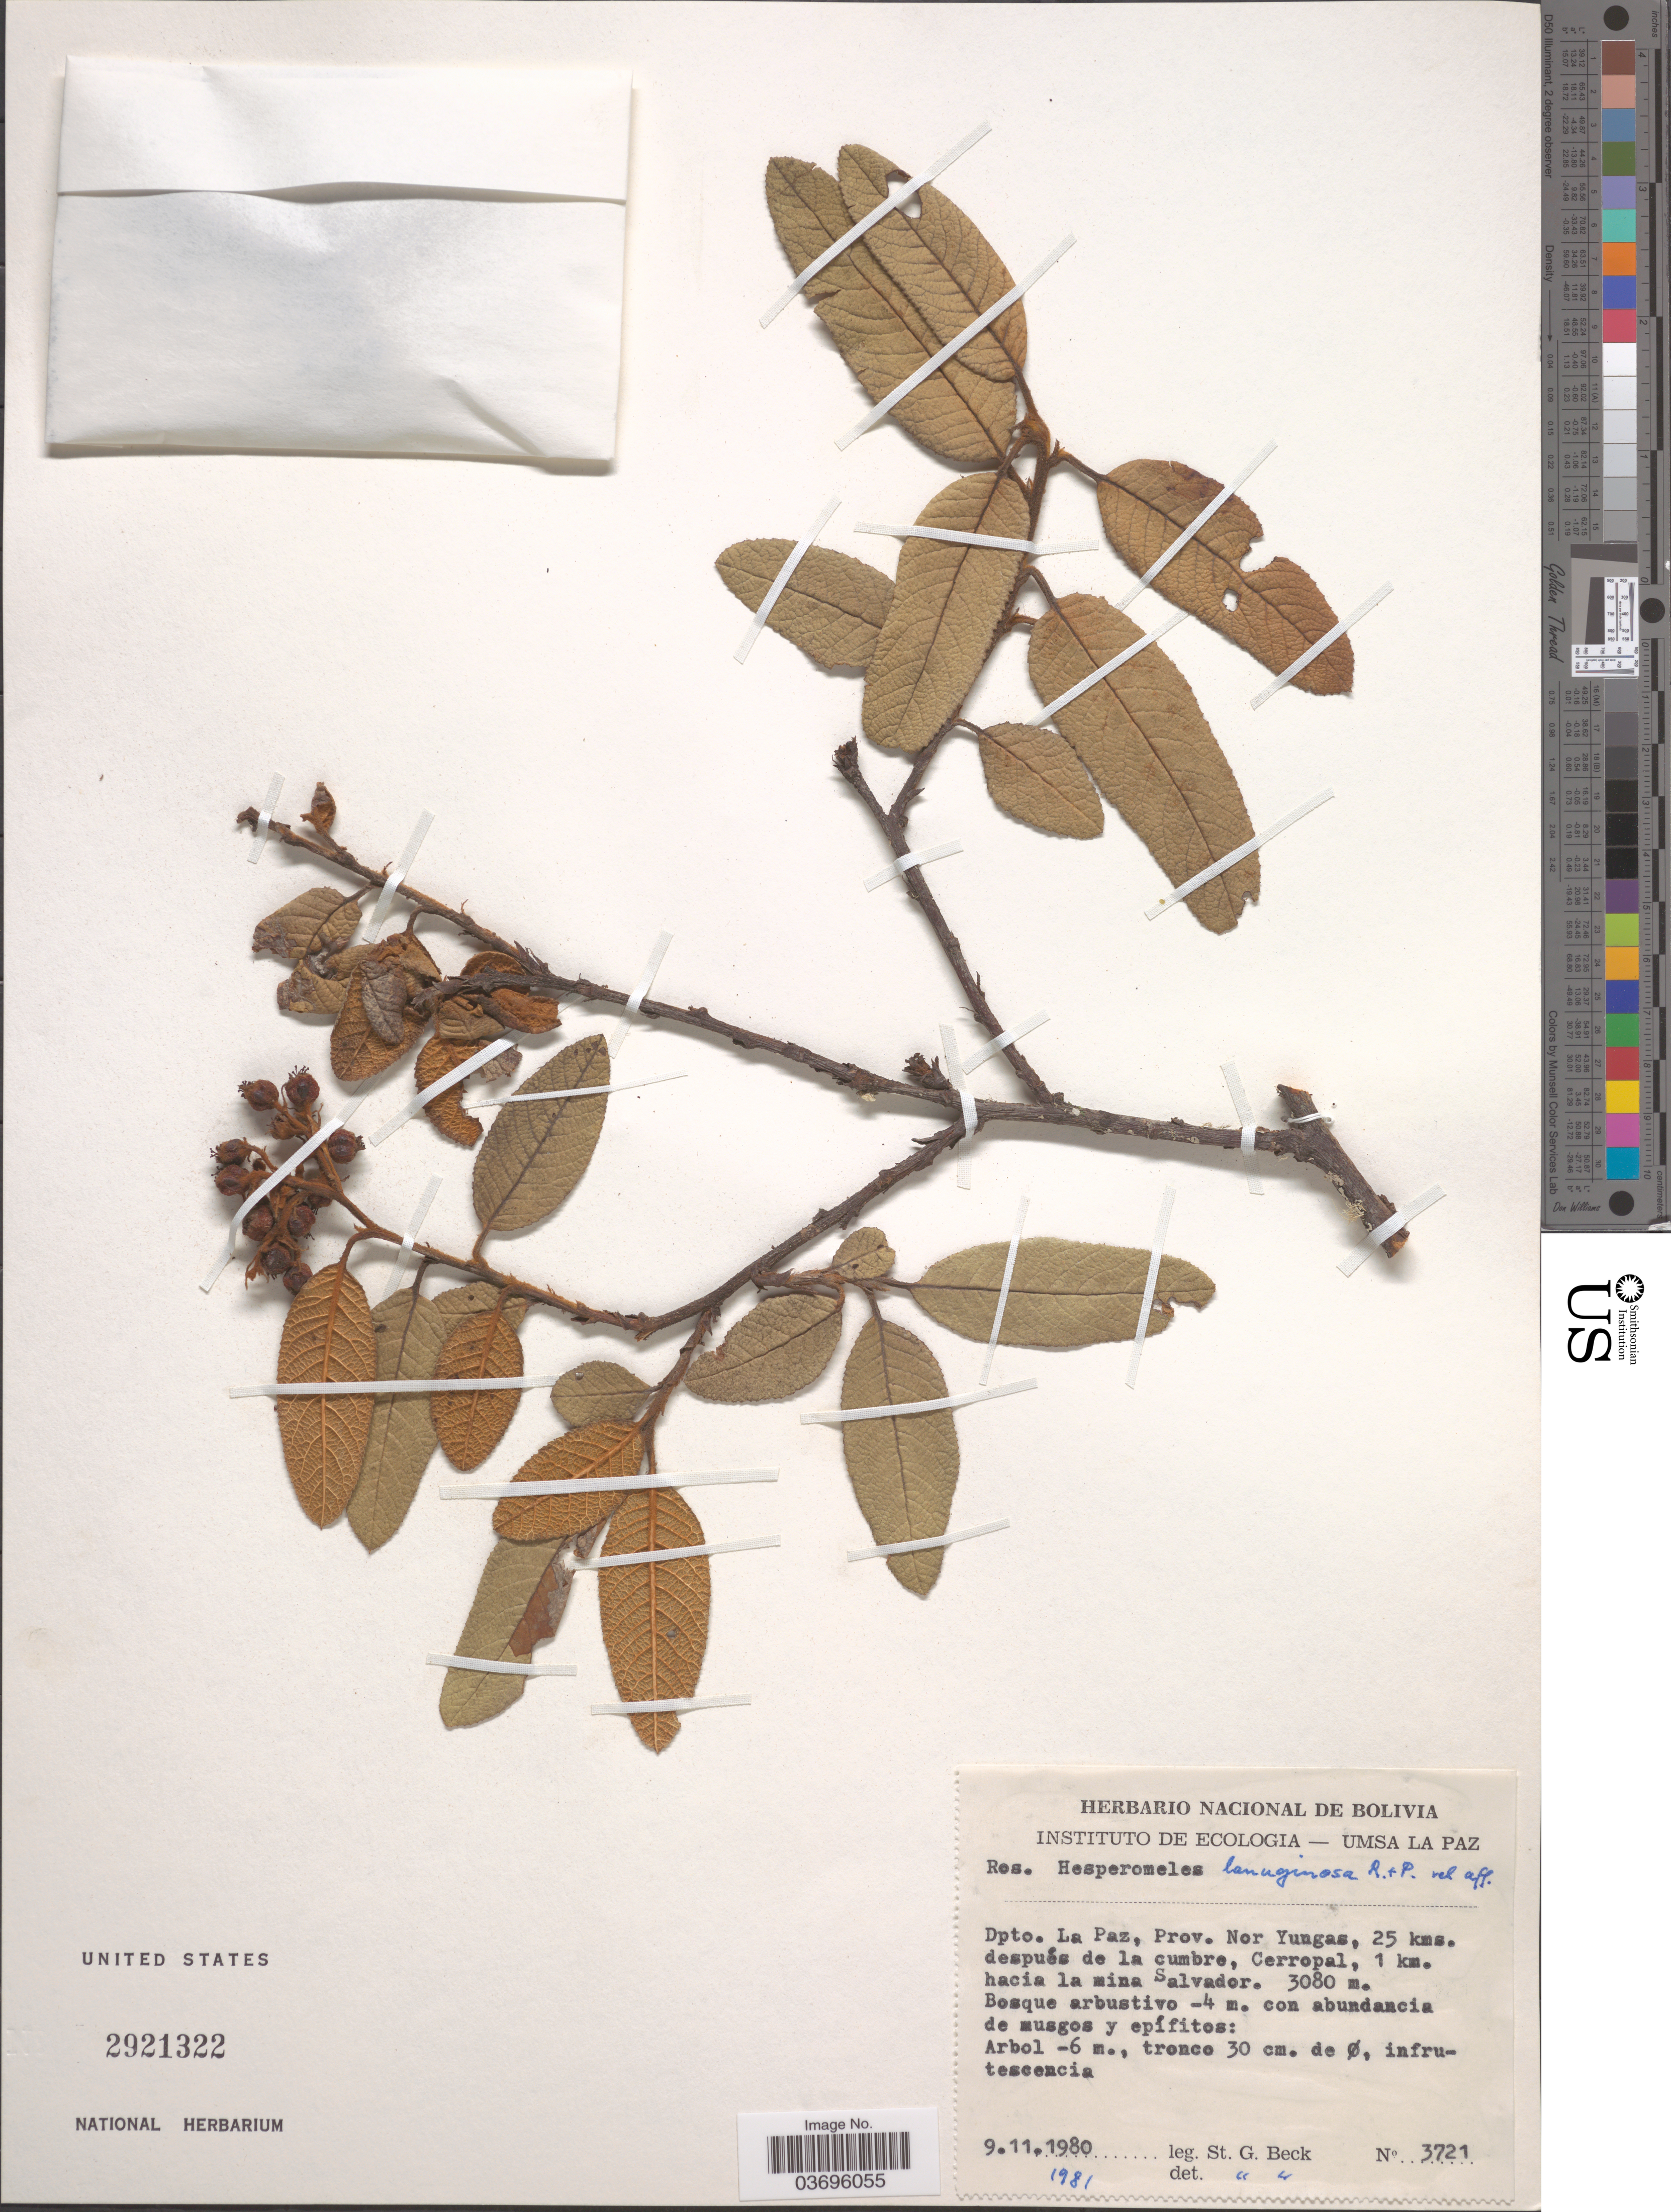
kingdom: Plantae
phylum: Tracheophyta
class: Magnoliopsida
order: Rosales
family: Rosaceae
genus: Hesperomeles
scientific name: Hesperomeles ferruginea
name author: (Juss. ex Pers.) Benth.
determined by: Liesner, R. L.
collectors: S. G. Beck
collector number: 3721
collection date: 1980-11-09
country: Bolivia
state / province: La Paz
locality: Dpto. La Paz, Prov. Nor Yungas, 25 kms. después de la cumbre, Cerropal, 1 km. hacia la mina Salvador.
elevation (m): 3080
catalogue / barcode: US 2921322